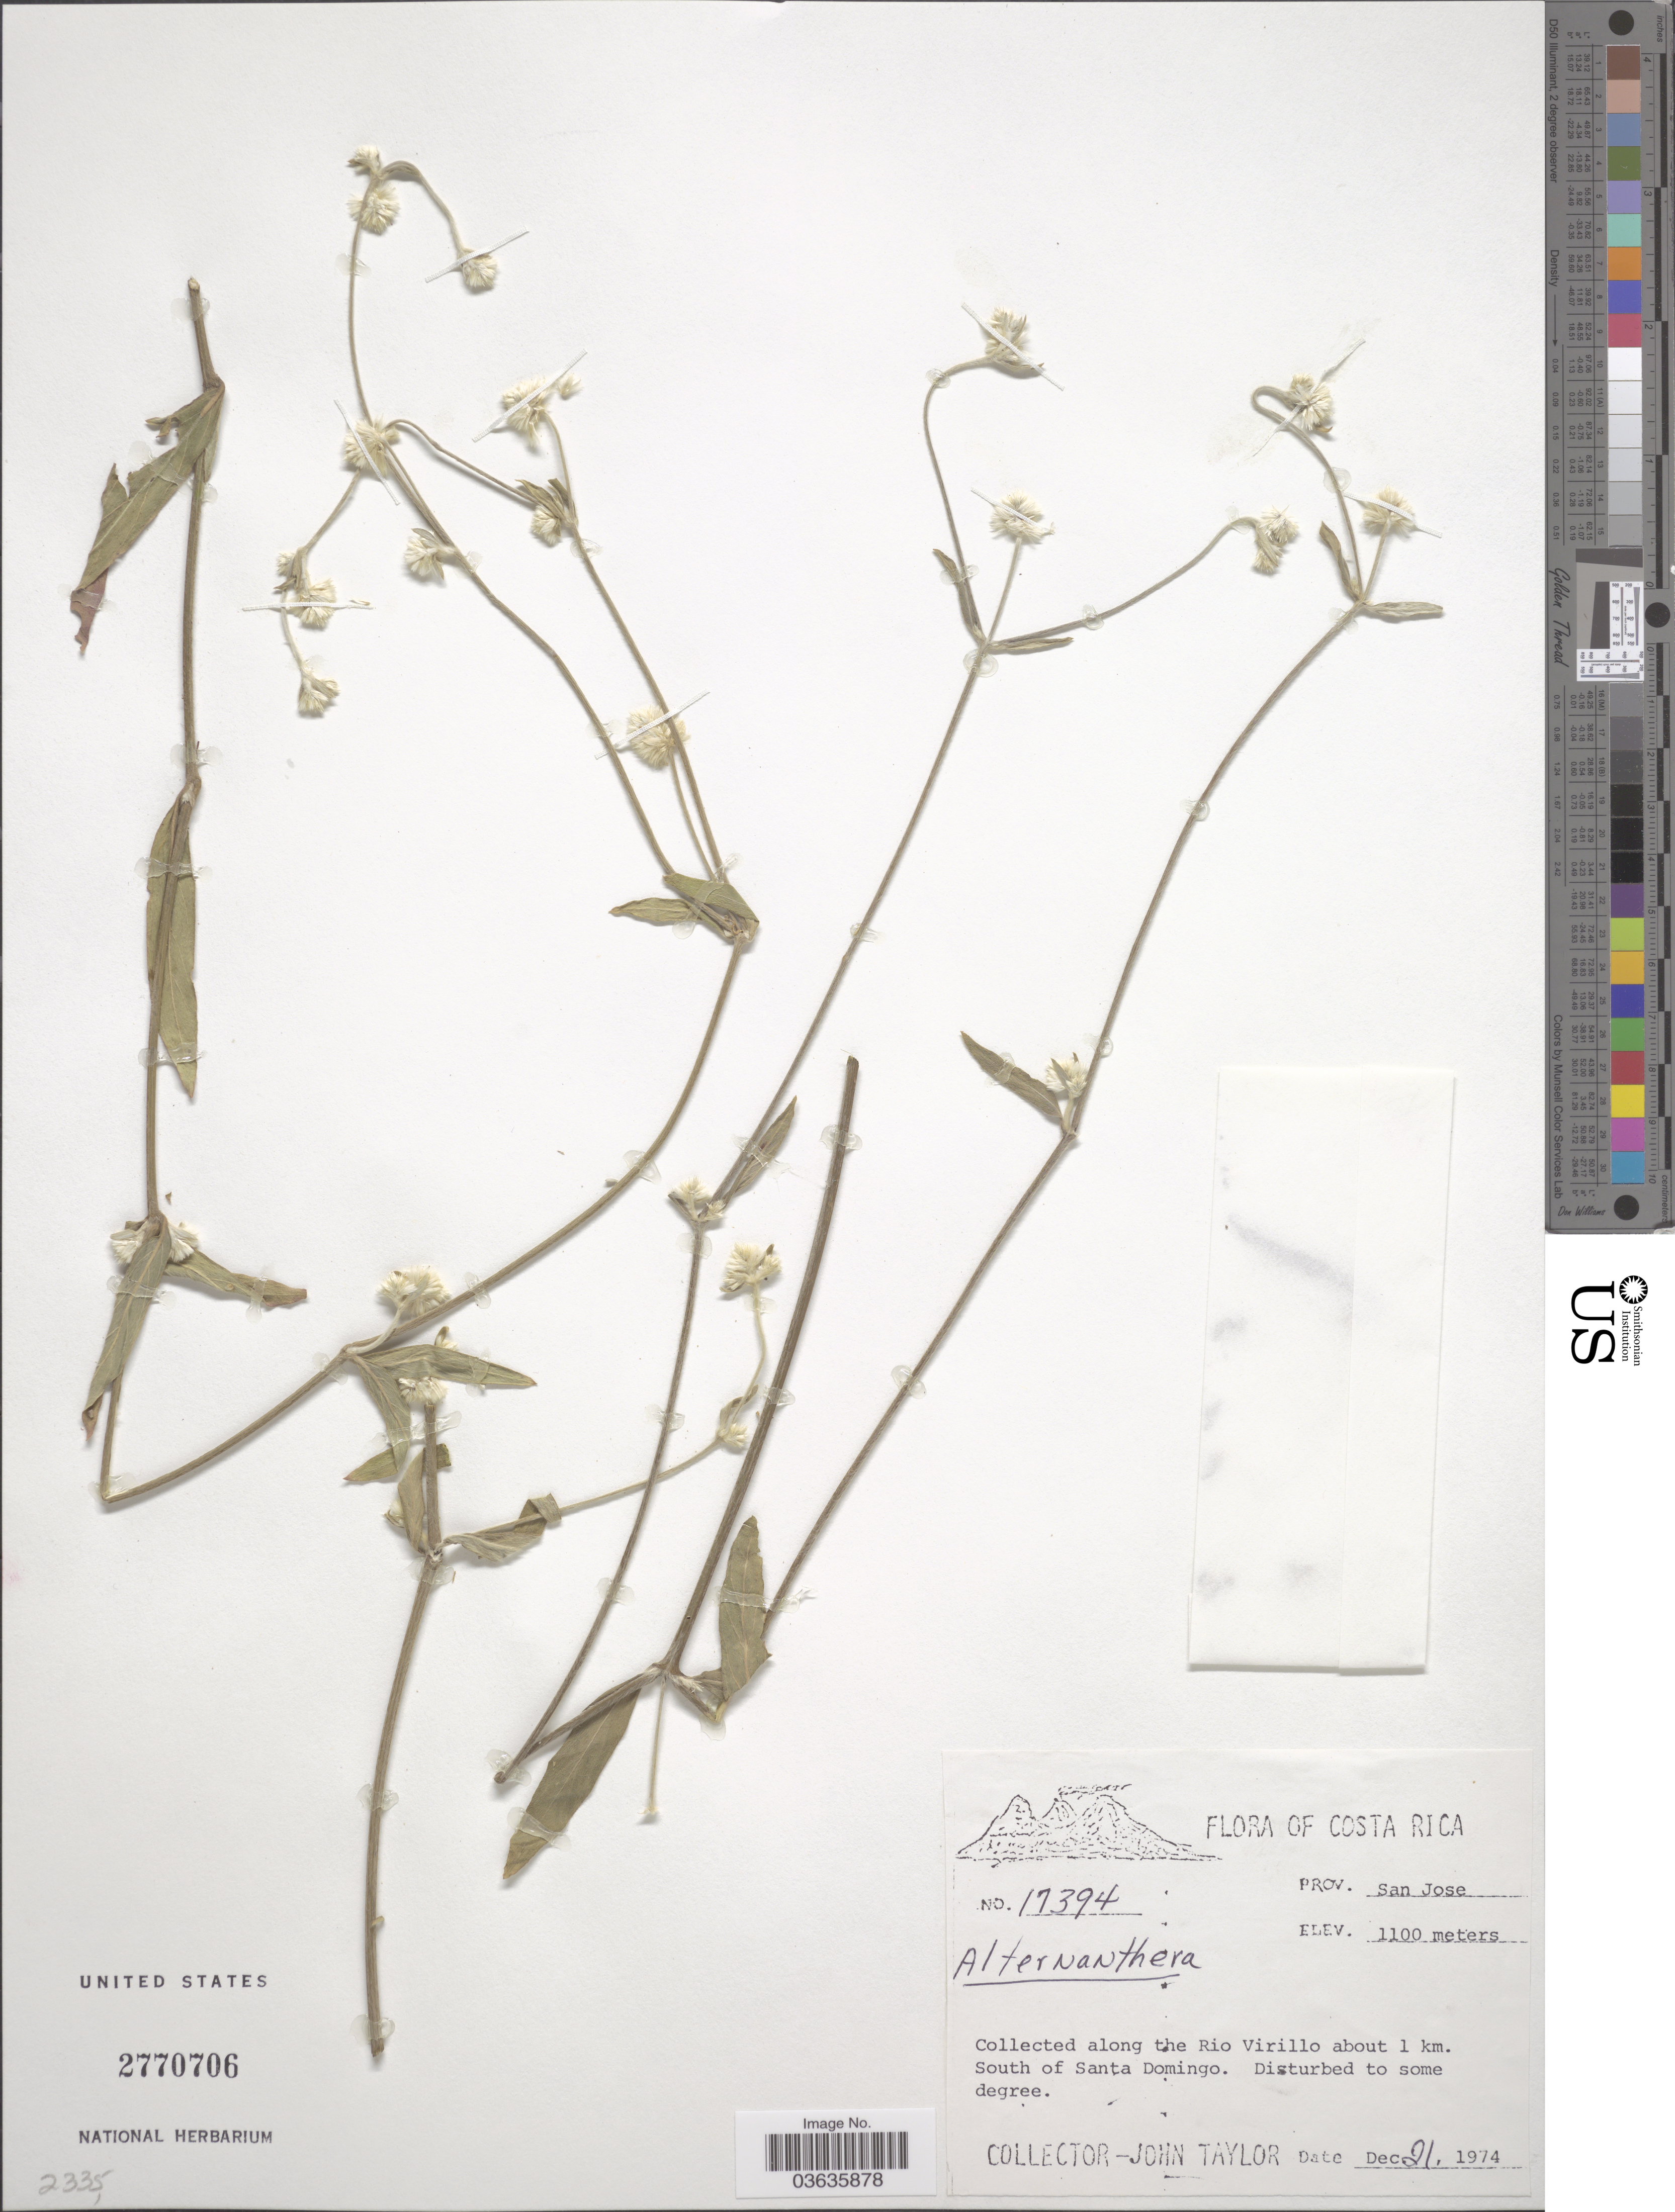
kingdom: Plantae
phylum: Tracheophyta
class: Magnoliopsida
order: Caryophyllales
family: Amaranthaceae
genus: Alternanthera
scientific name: Alternanthera sp.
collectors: J. Taylor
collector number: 17394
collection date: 1974-12-21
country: Costa Rica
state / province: San José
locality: Along the Rio Virillo about 1 km. South of Santa Domingo.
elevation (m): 1100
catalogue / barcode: US 2770706